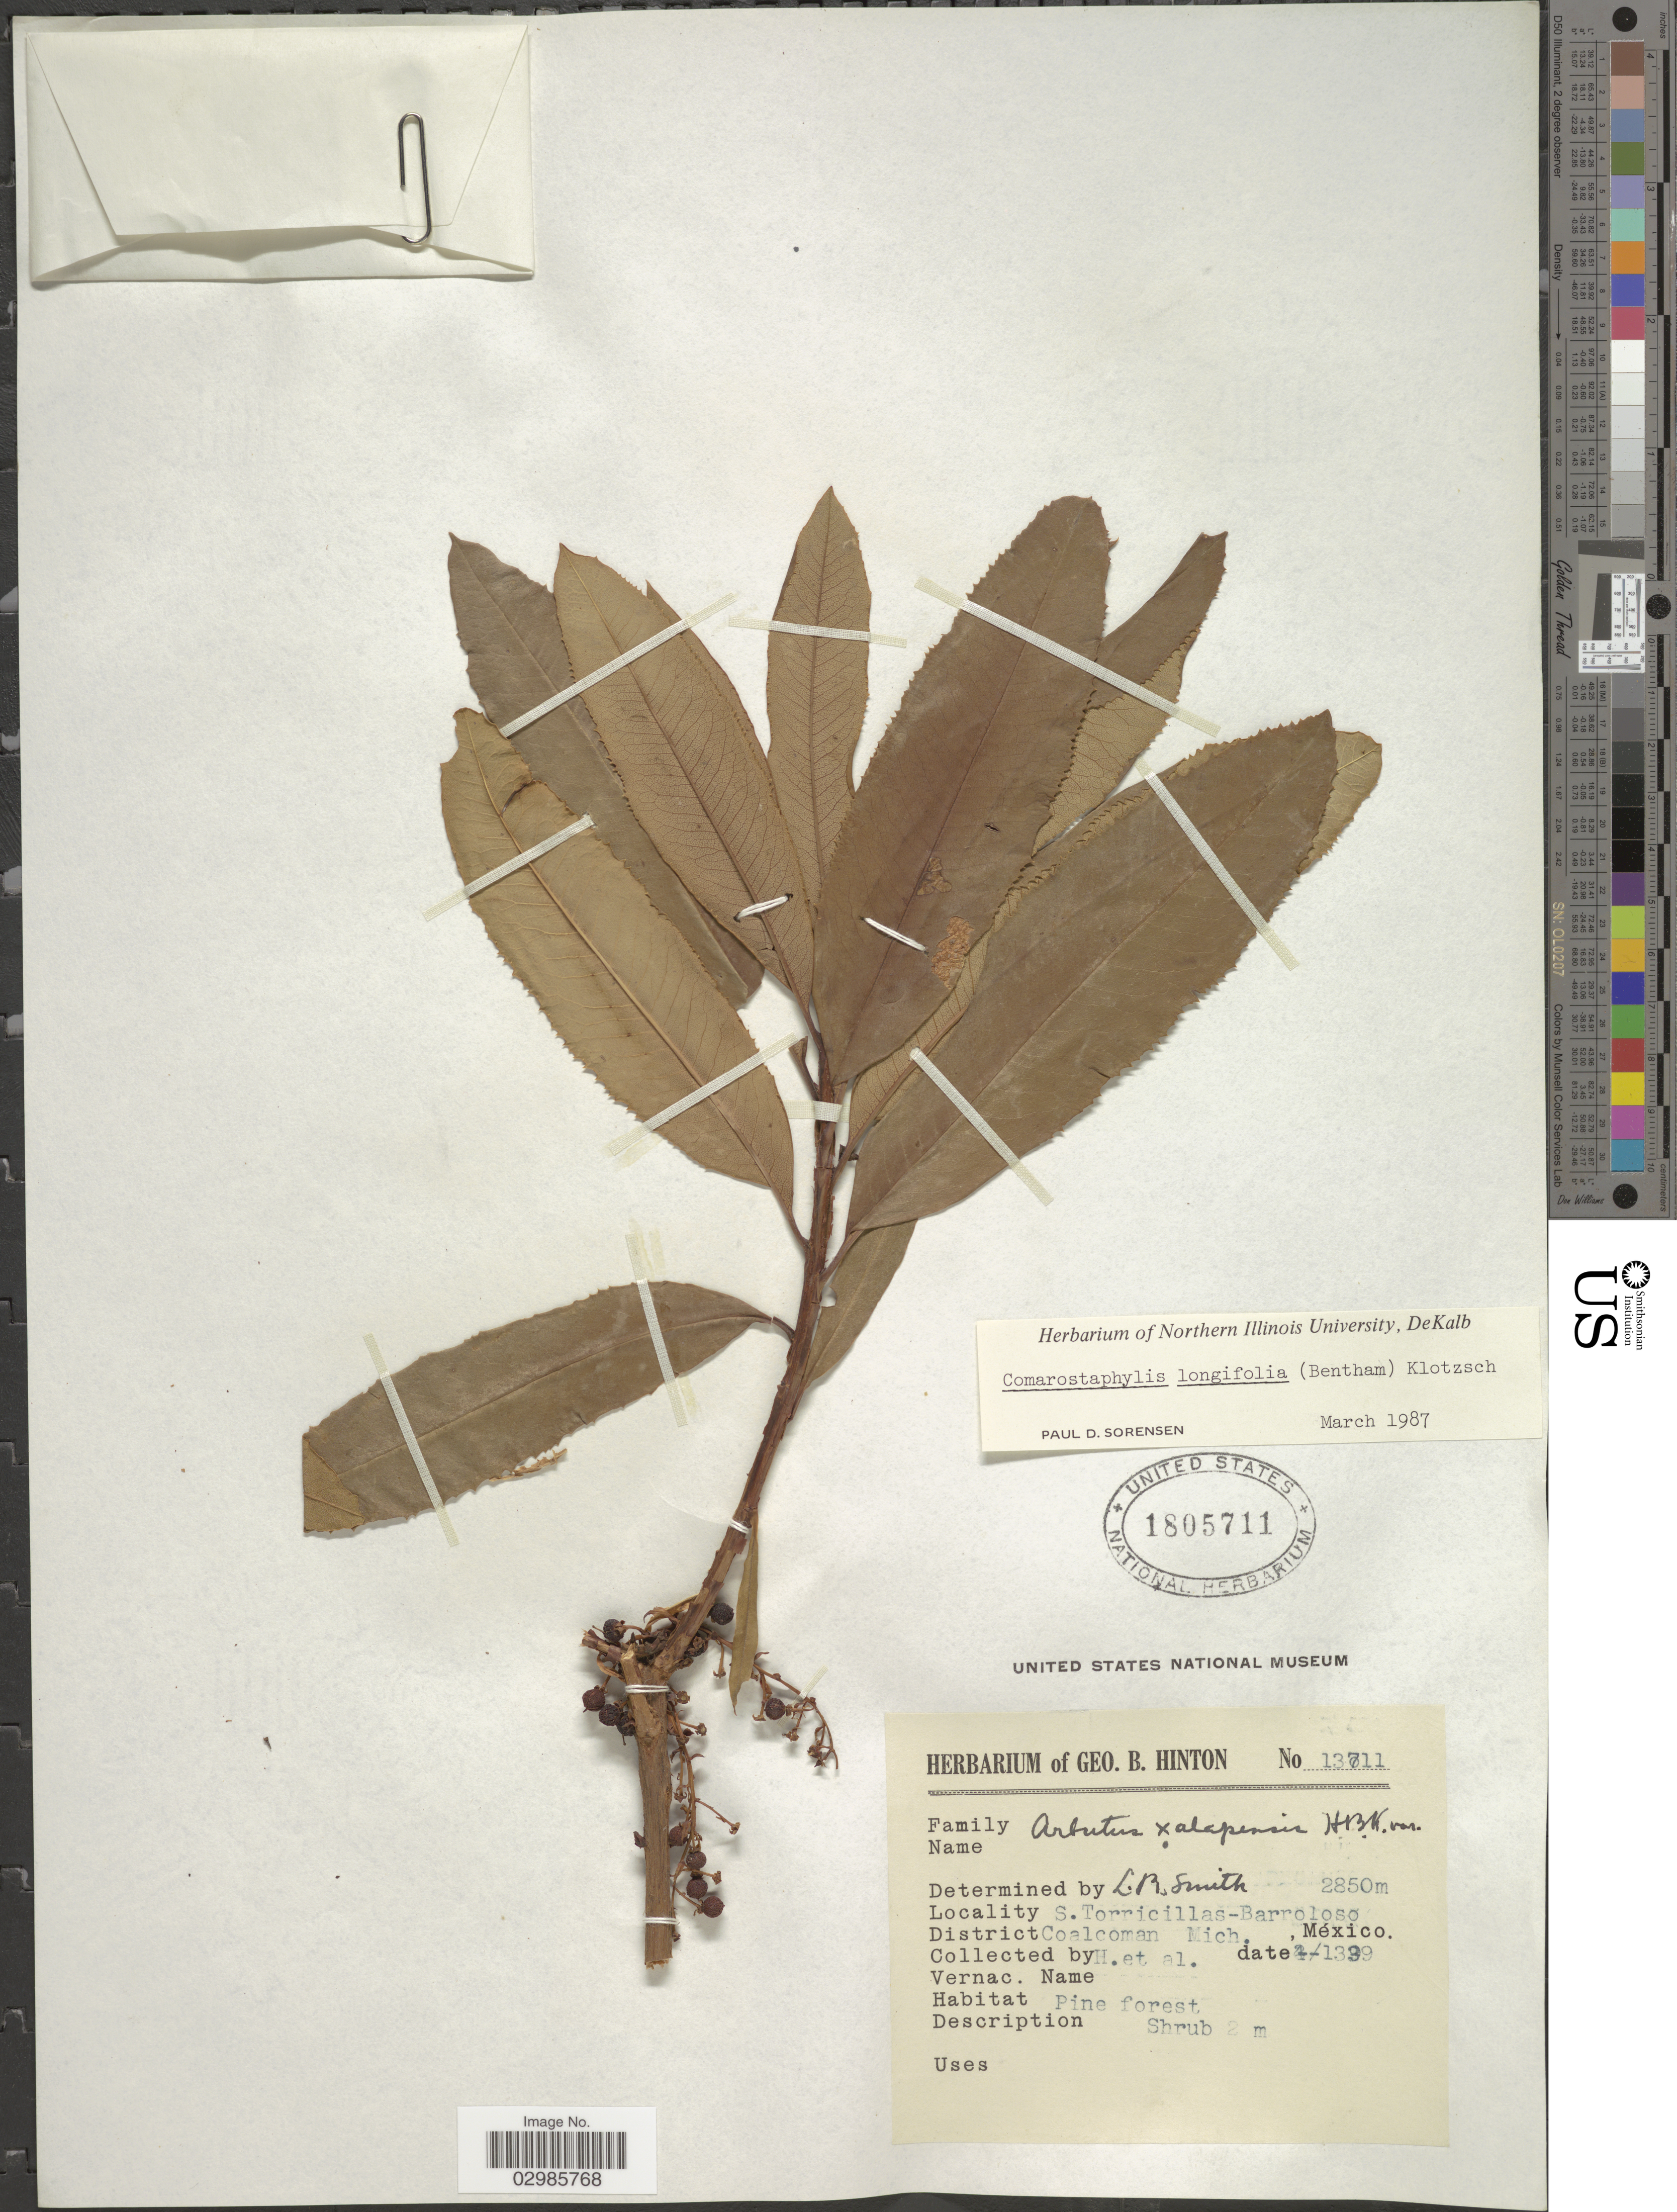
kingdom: Plantae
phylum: Tracheophyta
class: Magnoliopsida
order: Ericales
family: Ericaceae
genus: Comarostaphylis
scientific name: Comarostaphylis longifolia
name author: (Benth.) Klotzsch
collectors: G. B. Hinton & et al.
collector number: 13711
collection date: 1939-04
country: Mexico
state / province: Michoacán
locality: S. Torricillas-Barroloso, District Coalcoman Mich., México.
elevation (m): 2850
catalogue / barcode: US 1805711